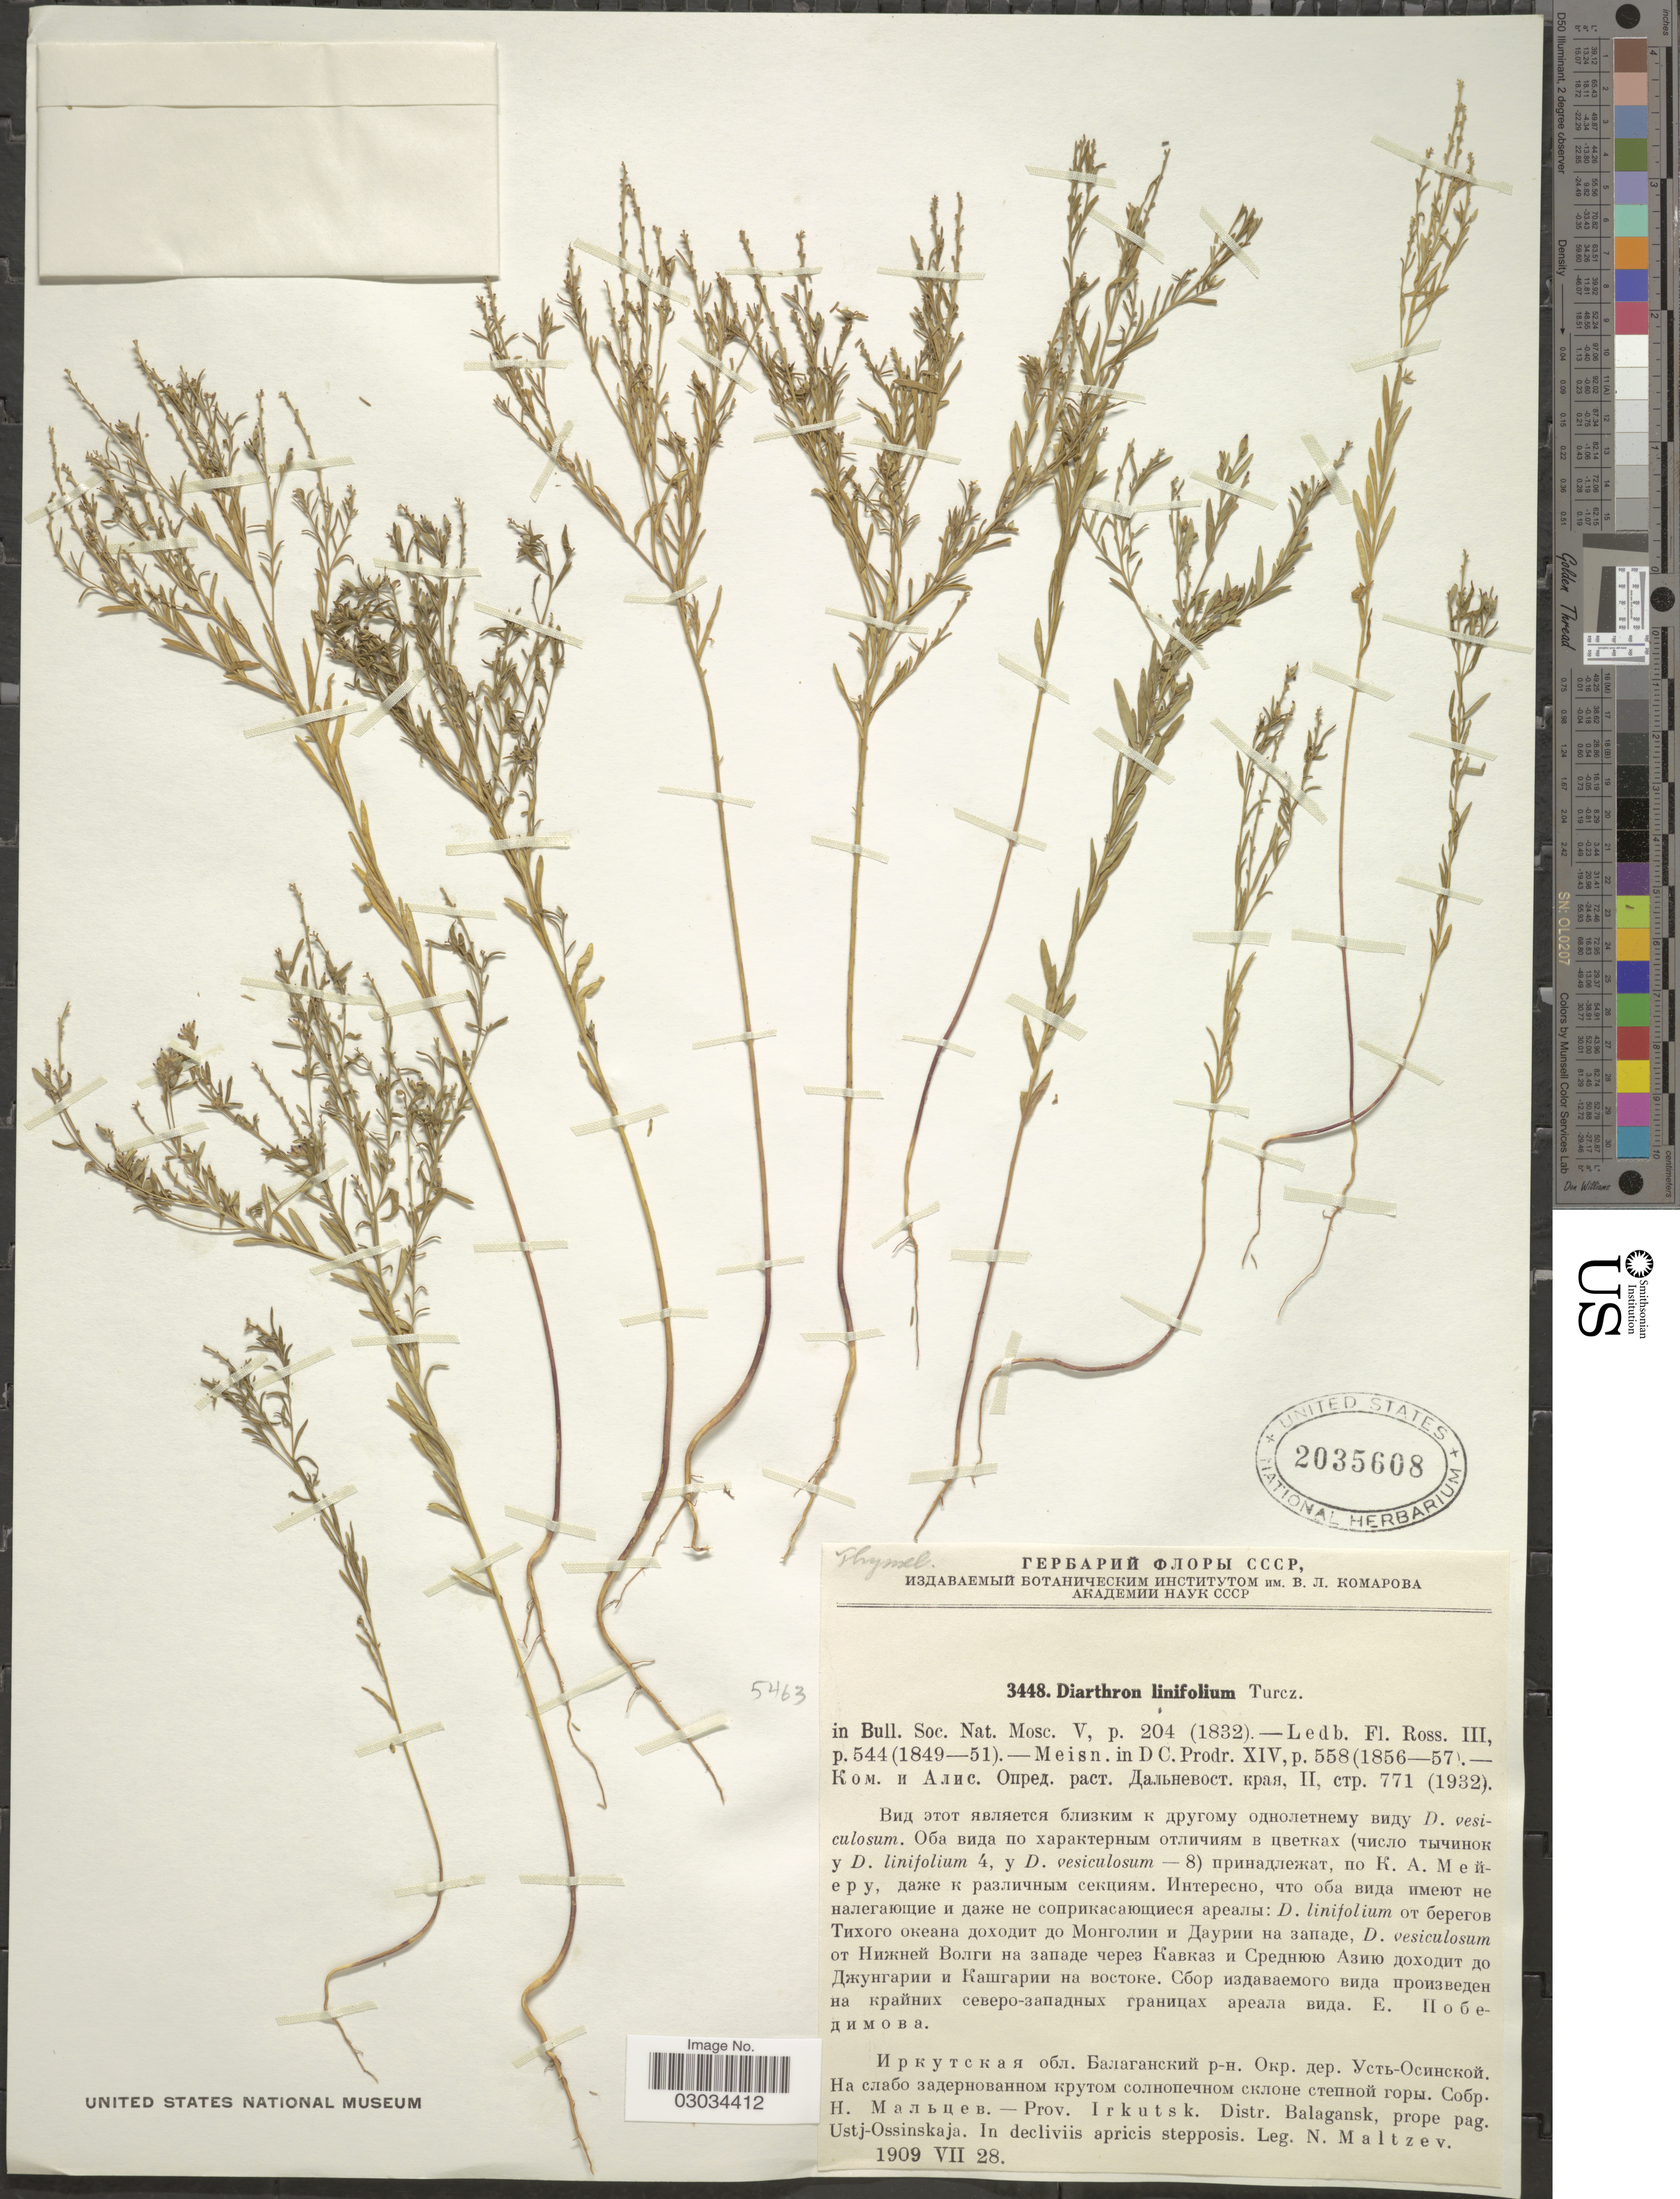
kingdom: Plantae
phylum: Tracheophyta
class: Magnoliopsida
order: Malvales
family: Thymelaeaceae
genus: Diarthron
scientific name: Diarthron linifolium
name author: Turcz.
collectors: N. Maltzev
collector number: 3448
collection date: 1909-07-28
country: Russian Federation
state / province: Irkutsk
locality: Prov. Irkutsk. Distr. Balagansk, prope pag. Ustj-Ossinskaja.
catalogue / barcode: US 2035608